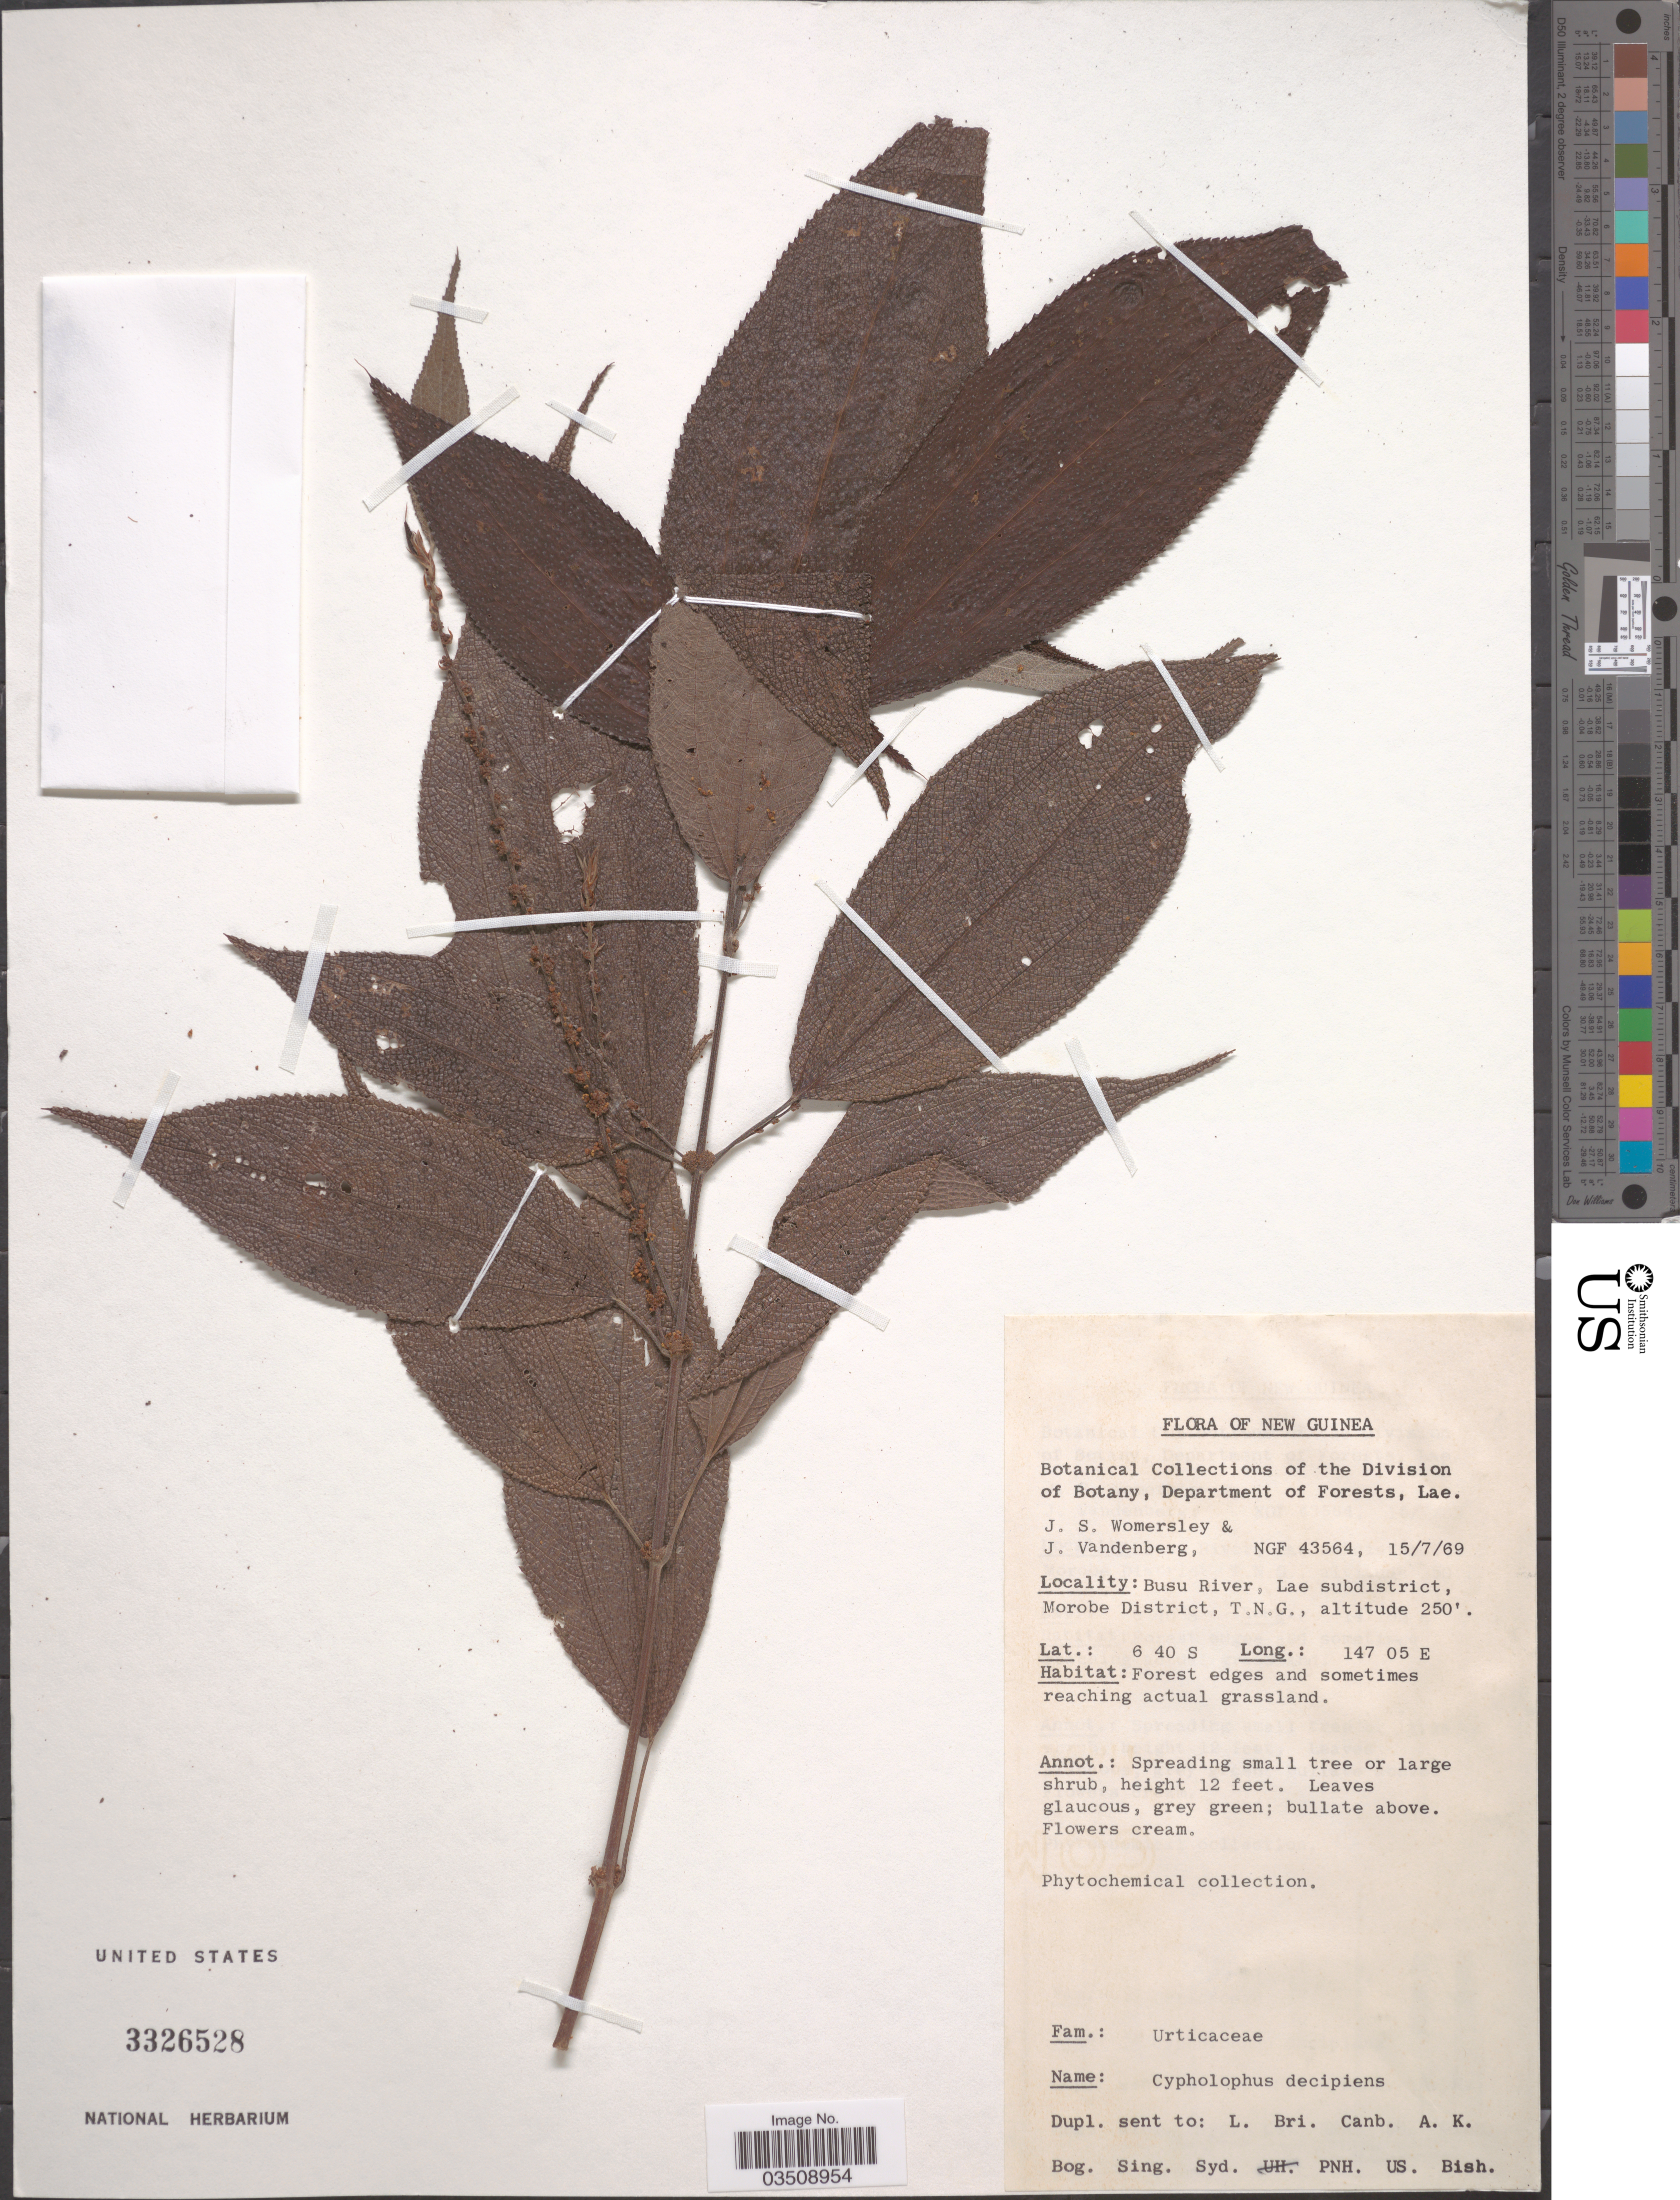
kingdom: Plantae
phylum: Tracheophyta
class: Magnoliopsida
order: Rosales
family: Urticaceae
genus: Cypholophus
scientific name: Cypholophus decipiens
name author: H.J.P. Winkl.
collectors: J. S. Womersley & J. Vandenberg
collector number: NGF 43564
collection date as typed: Transcribed d/m/y: 15/7/69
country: Papua New Guinea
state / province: Morobe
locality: New Guinea. Busu River, Lae subdistrict, Morobe District, T.N.G.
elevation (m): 76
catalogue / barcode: US 3326528